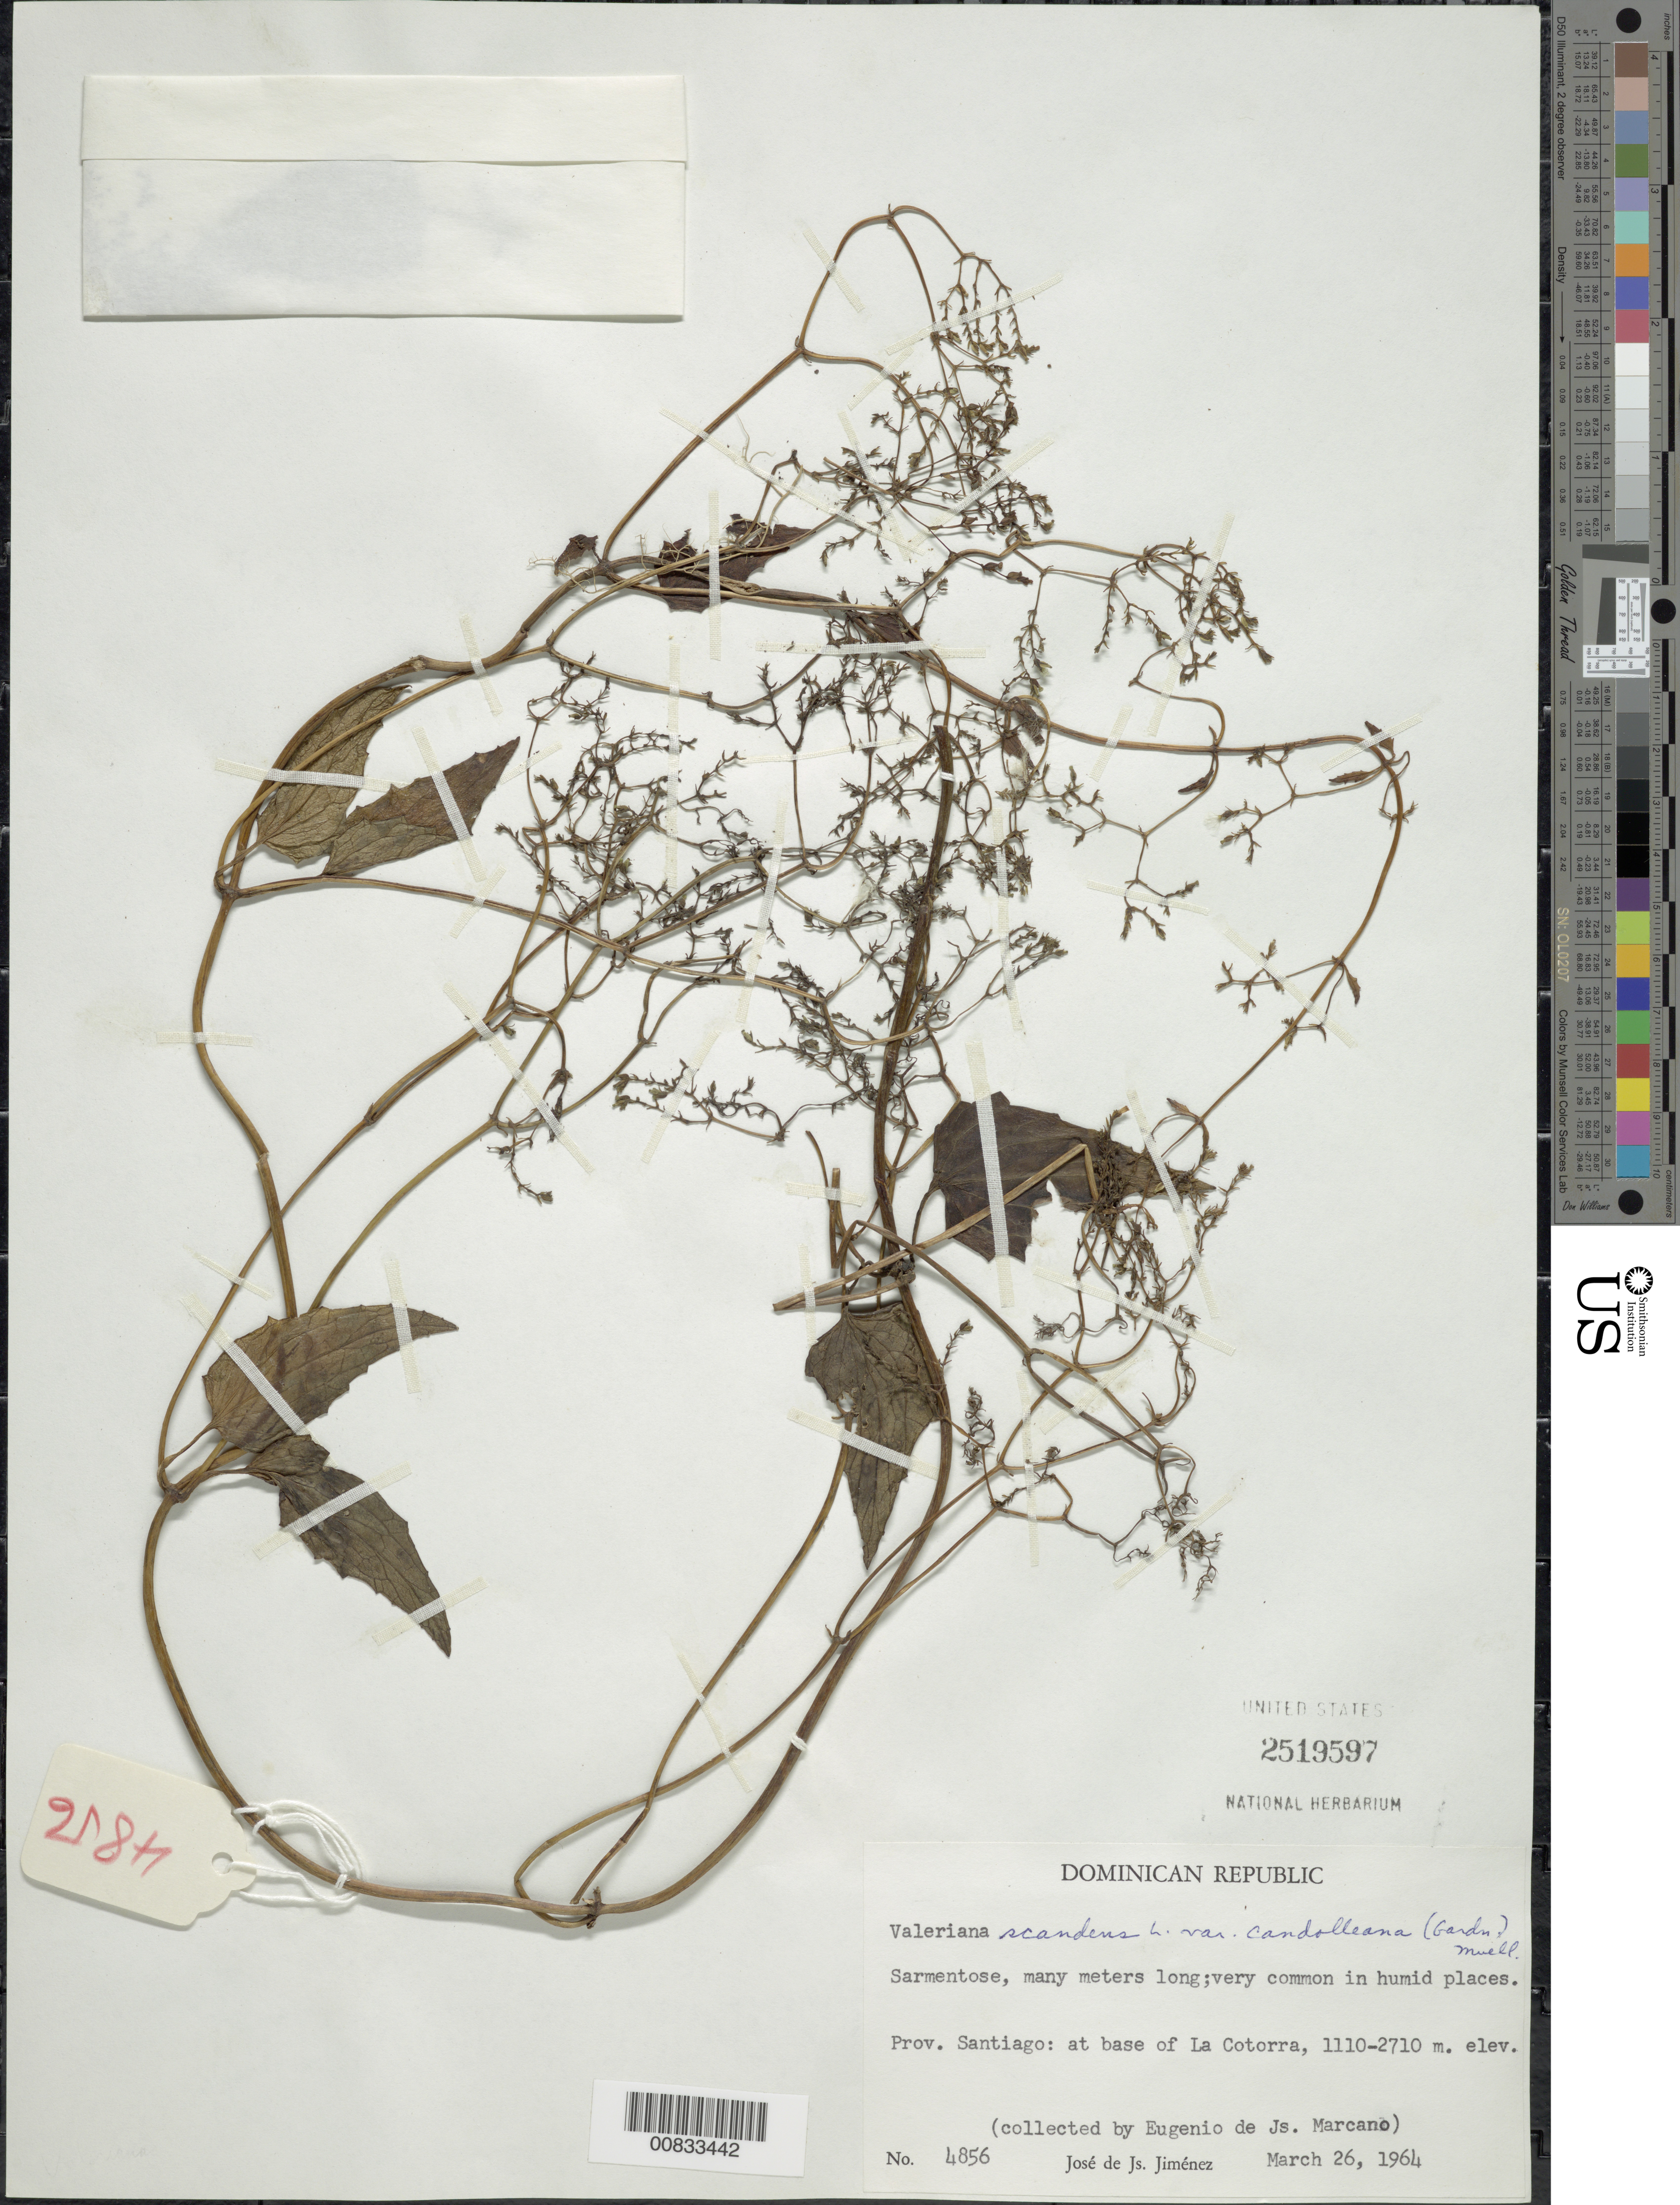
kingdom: Plantae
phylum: Tracheophyta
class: Magnoliopsida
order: Dipsacales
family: Caprifoliaceae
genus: Valeriana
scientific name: Valeriana domingensis x V. scandens L.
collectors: E. J. Marcano F.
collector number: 4856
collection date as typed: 26 Mar 1964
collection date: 1964-03-26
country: Dominican Republic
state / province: Santiago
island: Hispaniola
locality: At base of La Cotorra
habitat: Humid places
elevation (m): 1110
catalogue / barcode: US 2519597